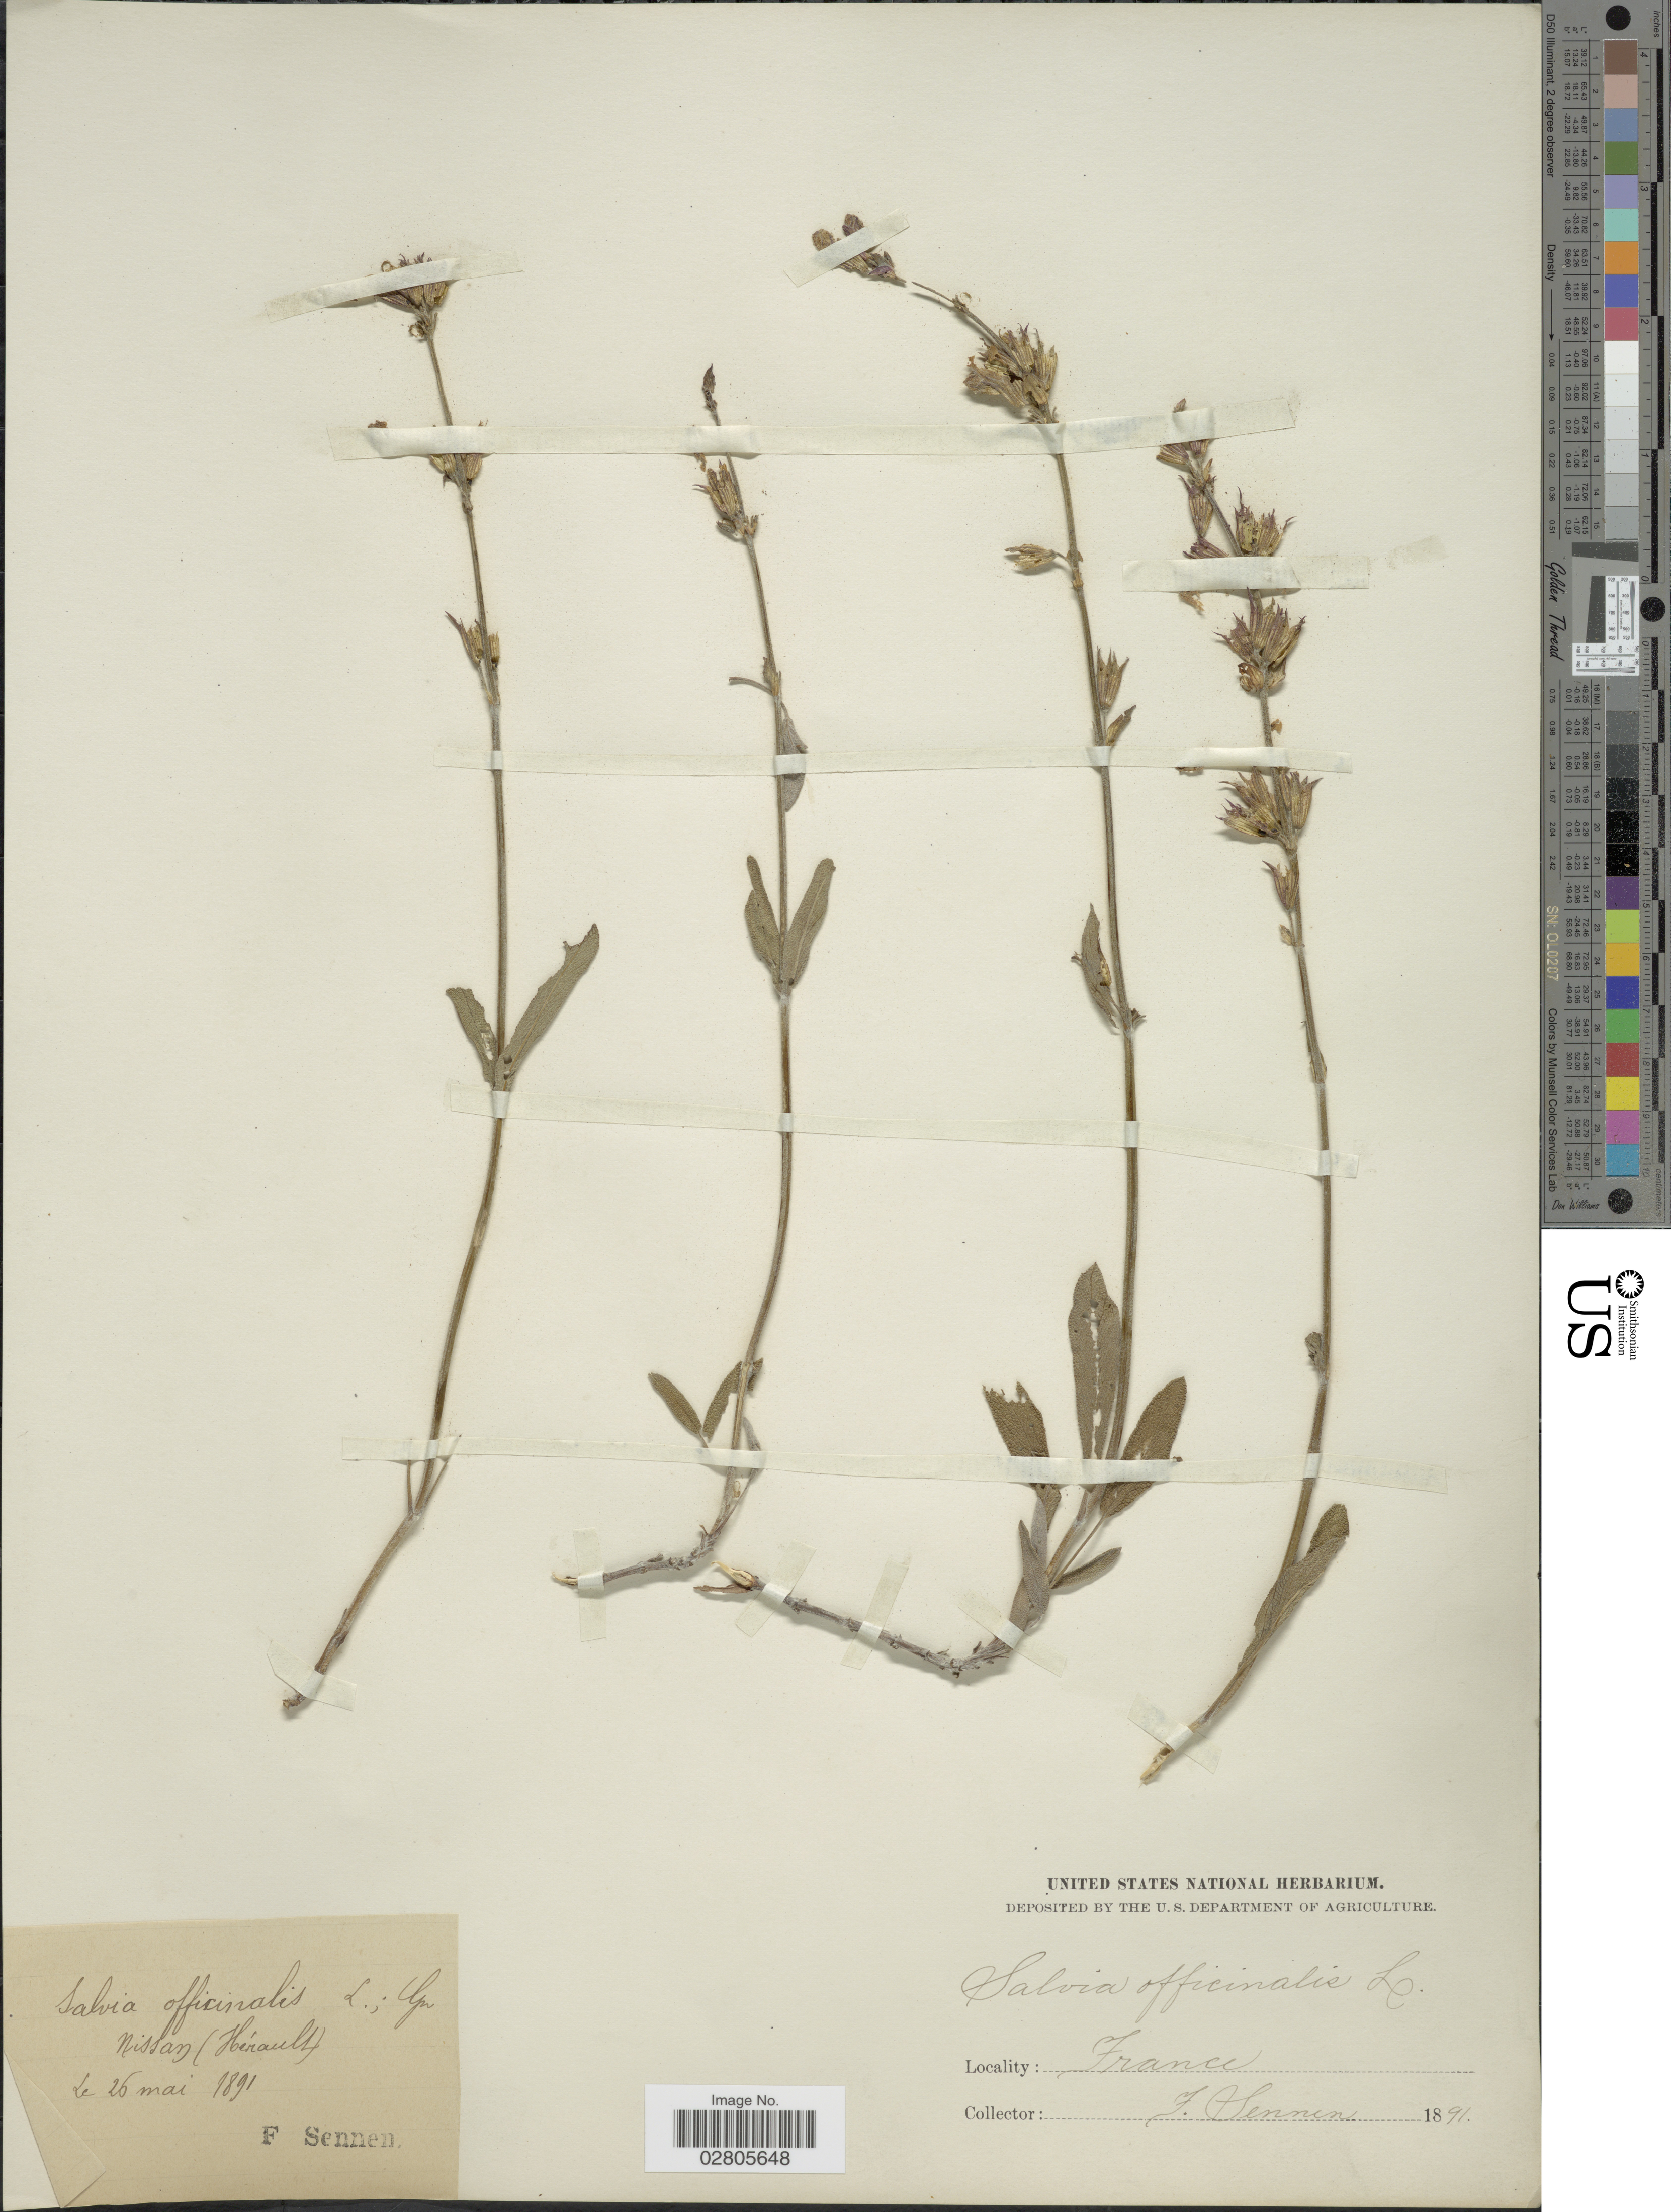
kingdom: Plantae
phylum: Tracheophyta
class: Magnoliopsida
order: Lamiales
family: Lamiaceae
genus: Salvia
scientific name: Salvia officinalis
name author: L.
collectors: E. Sennen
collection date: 1891-05-26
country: France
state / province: Occitanie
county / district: Hérault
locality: Nissan (Hérault).